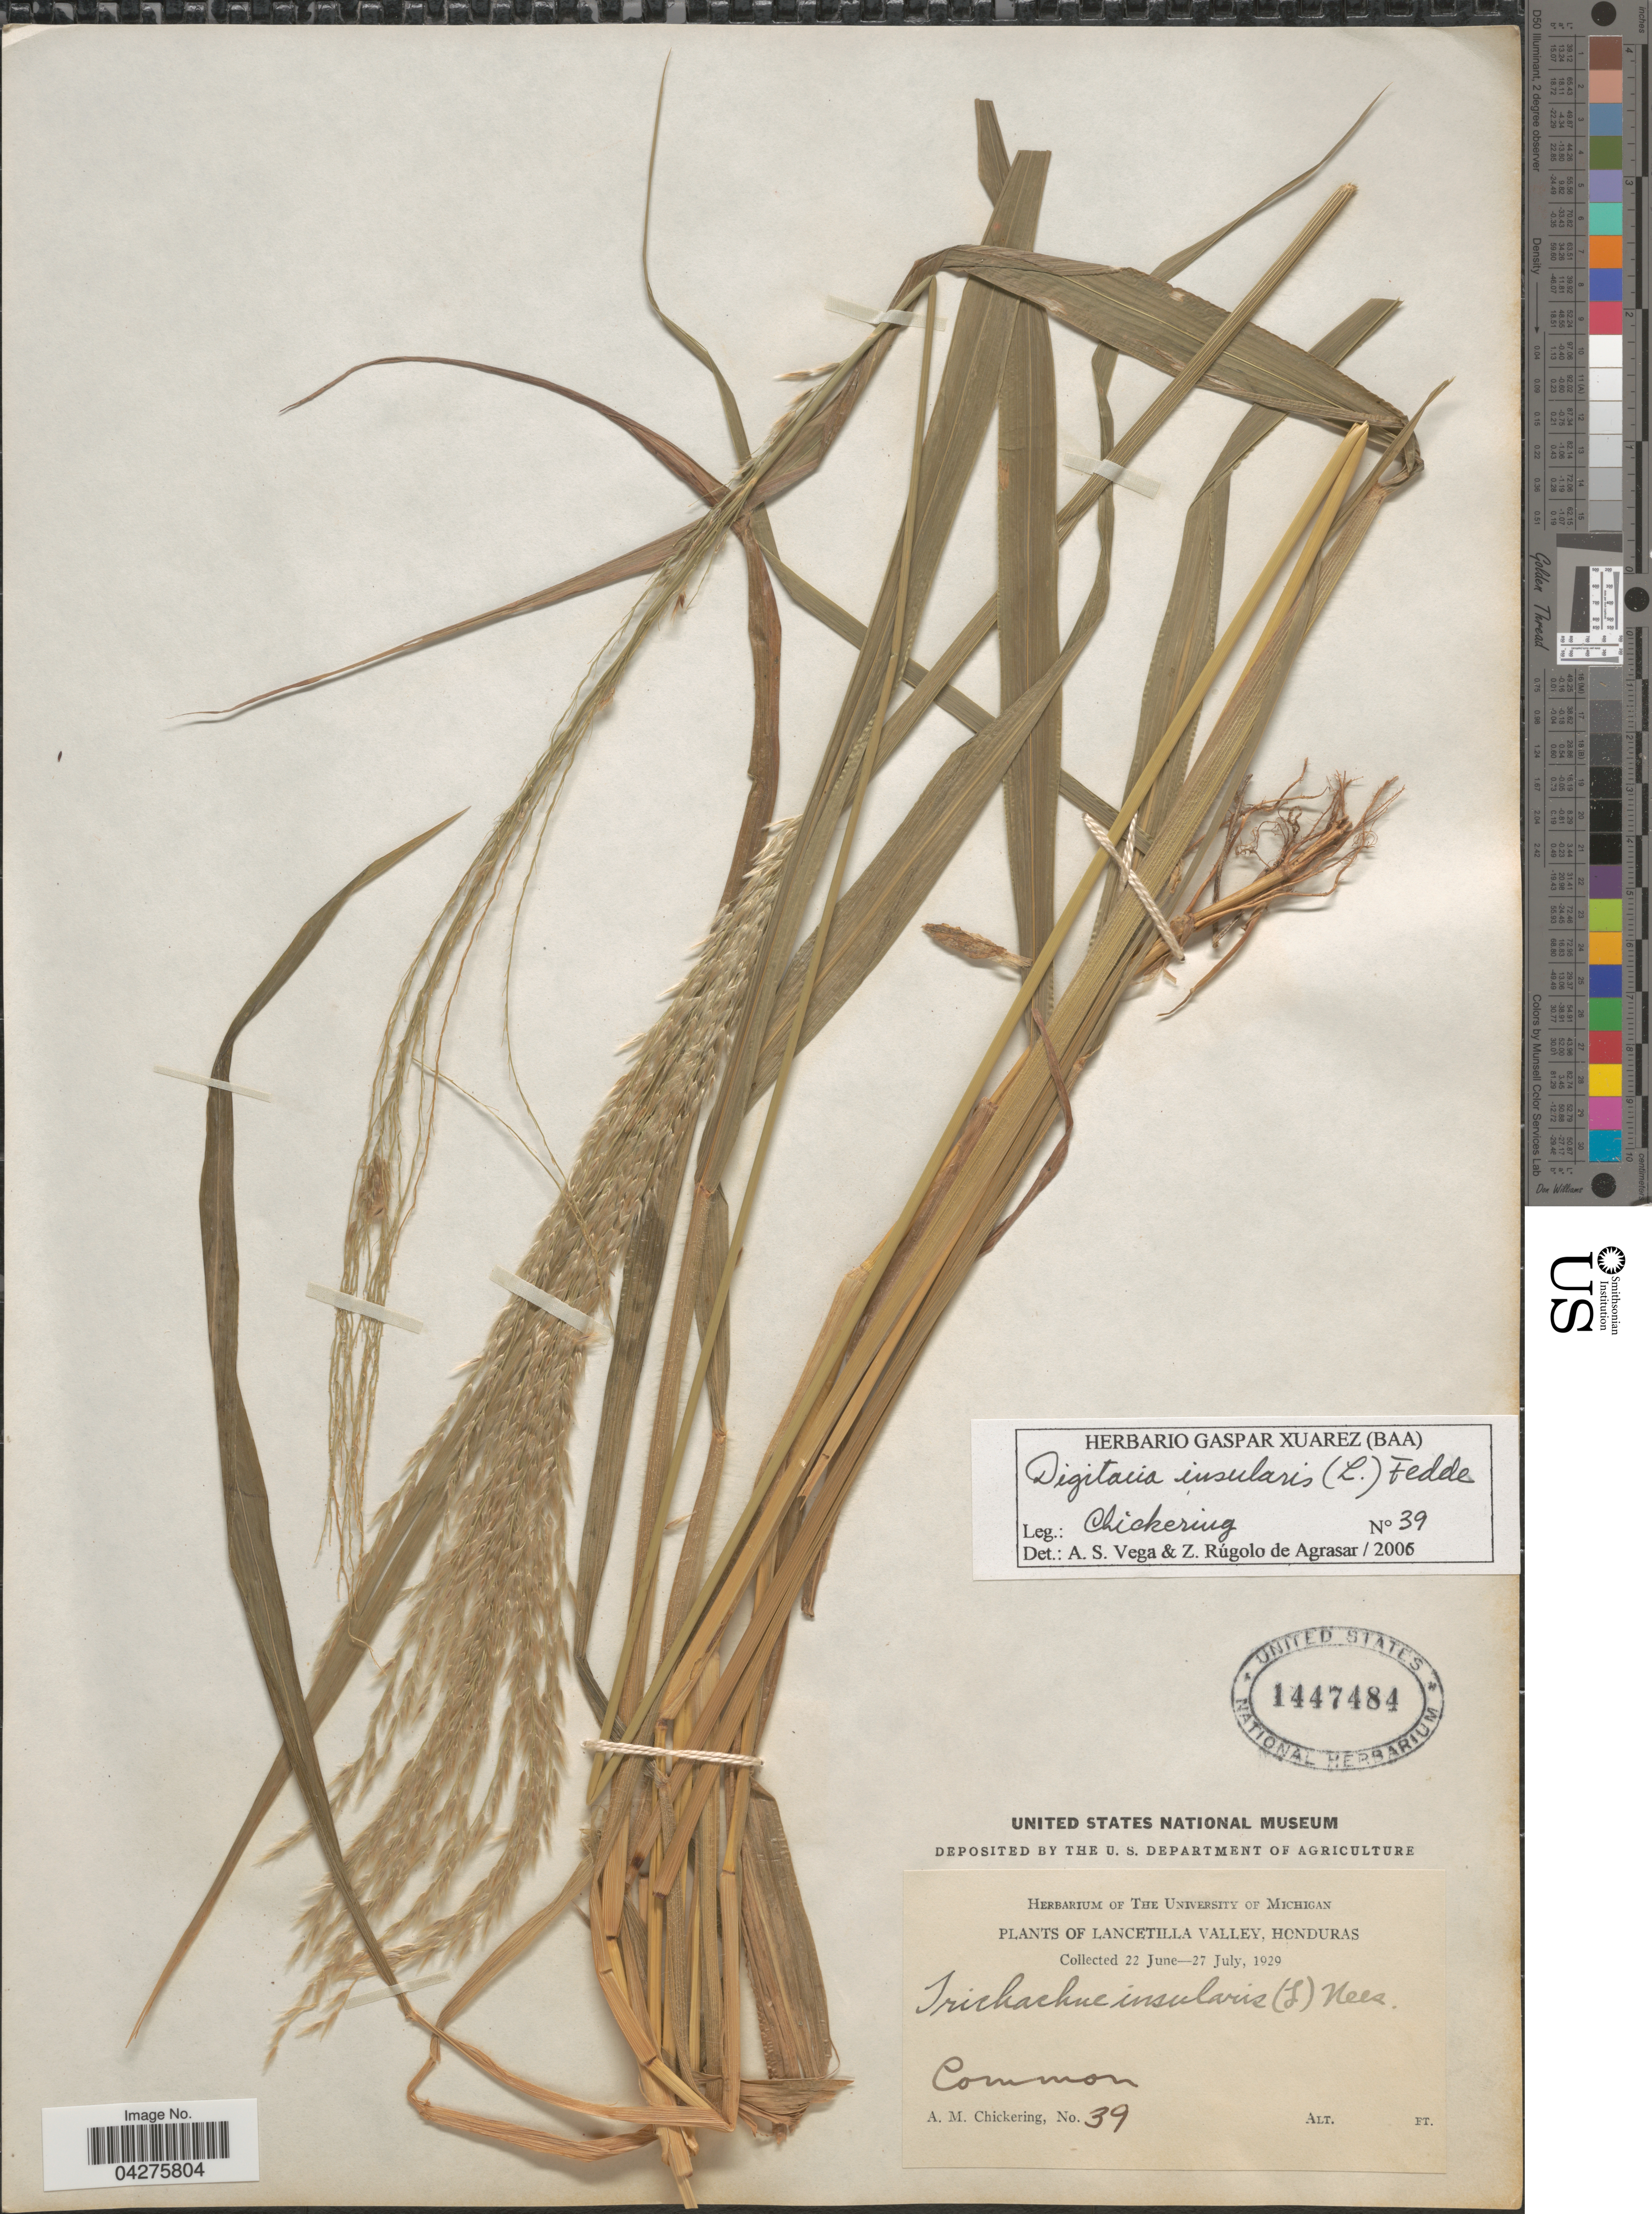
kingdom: Plantae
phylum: Tracheophyta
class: Liliopsida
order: Poales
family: Poaceae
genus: Digitaria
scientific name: Digitaria insularis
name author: (L.) Fedde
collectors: A. Chickering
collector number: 39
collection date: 1929-06-22/1929-07-27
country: Honduras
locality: Lancetilla Valley.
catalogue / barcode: US 1447484